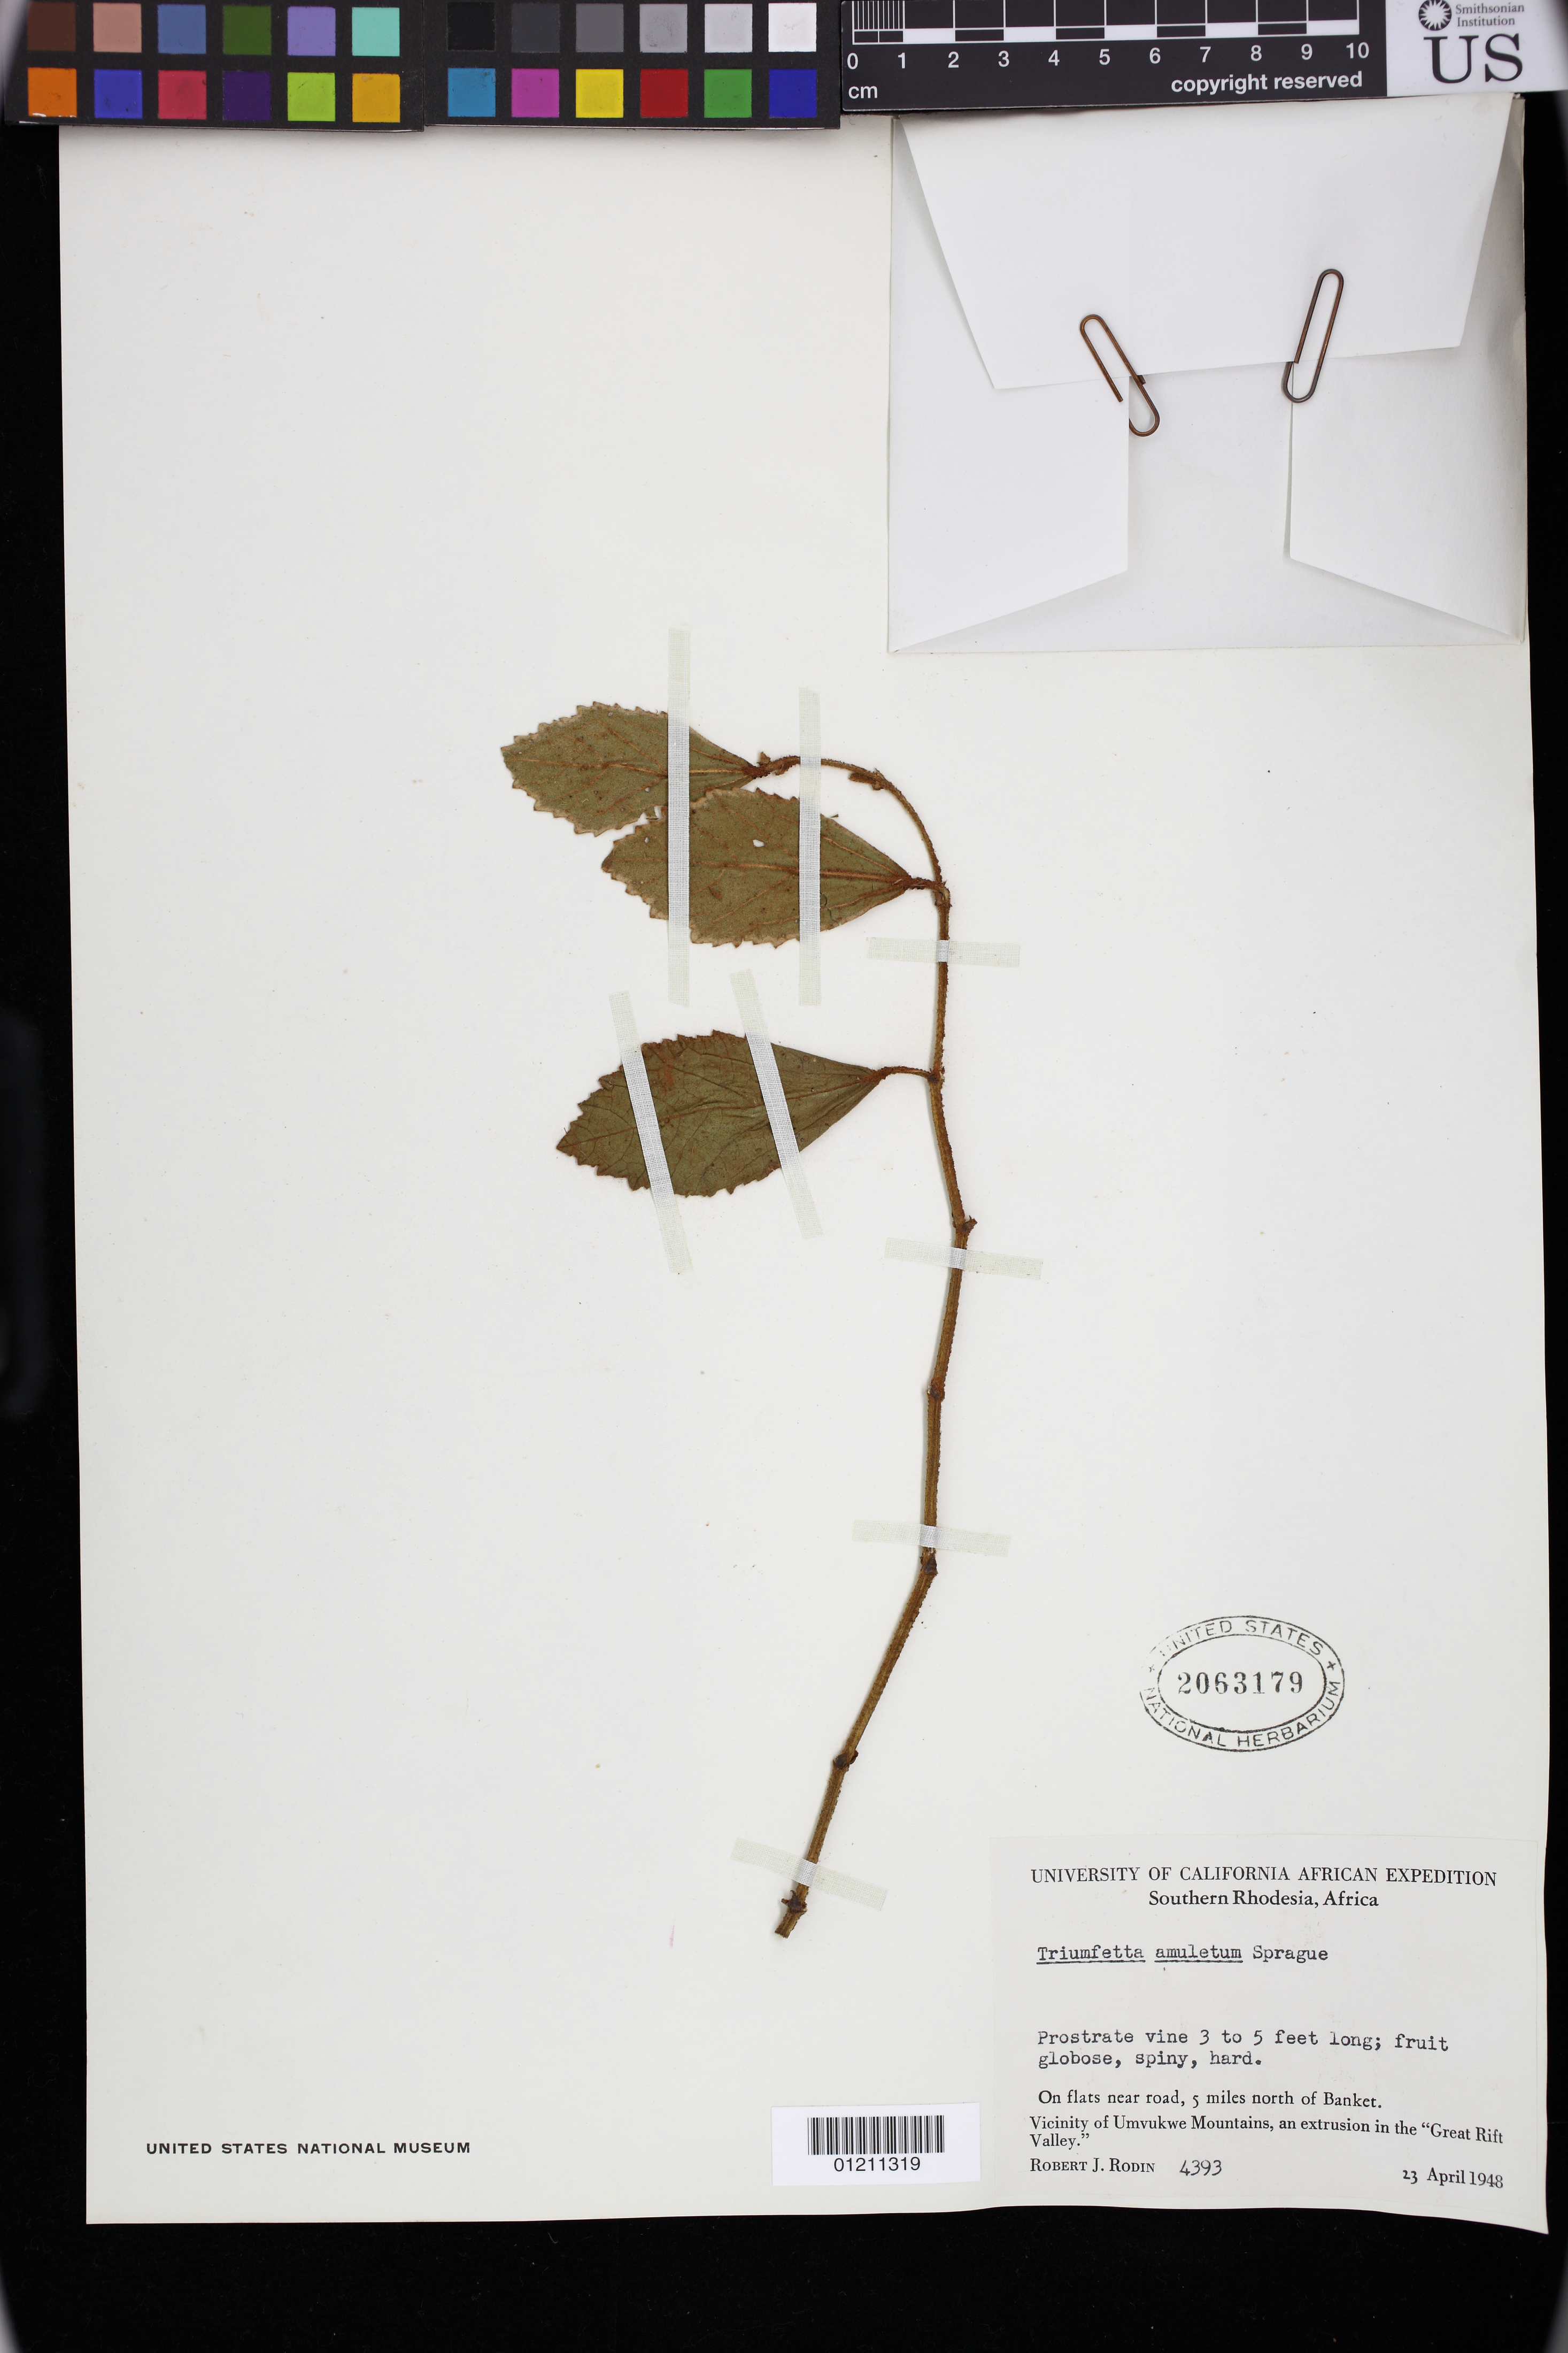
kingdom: Plantae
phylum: Tracheophyta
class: Magnoliopsida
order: Malvales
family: Malvaceae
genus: Triumfetta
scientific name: Triumfetta amuletum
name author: Sprague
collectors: R. J. Rodin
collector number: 4393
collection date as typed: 23 Apr 1948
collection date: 1948-04-23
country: Zimbabwe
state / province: Mashonaland West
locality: Southern Rhodesia: On flats near road, 5 miles north of Banket. Vicinity of Umvukwe Mountains, an extrusion in the "Great Rift Valley".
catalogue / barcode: US 2063179